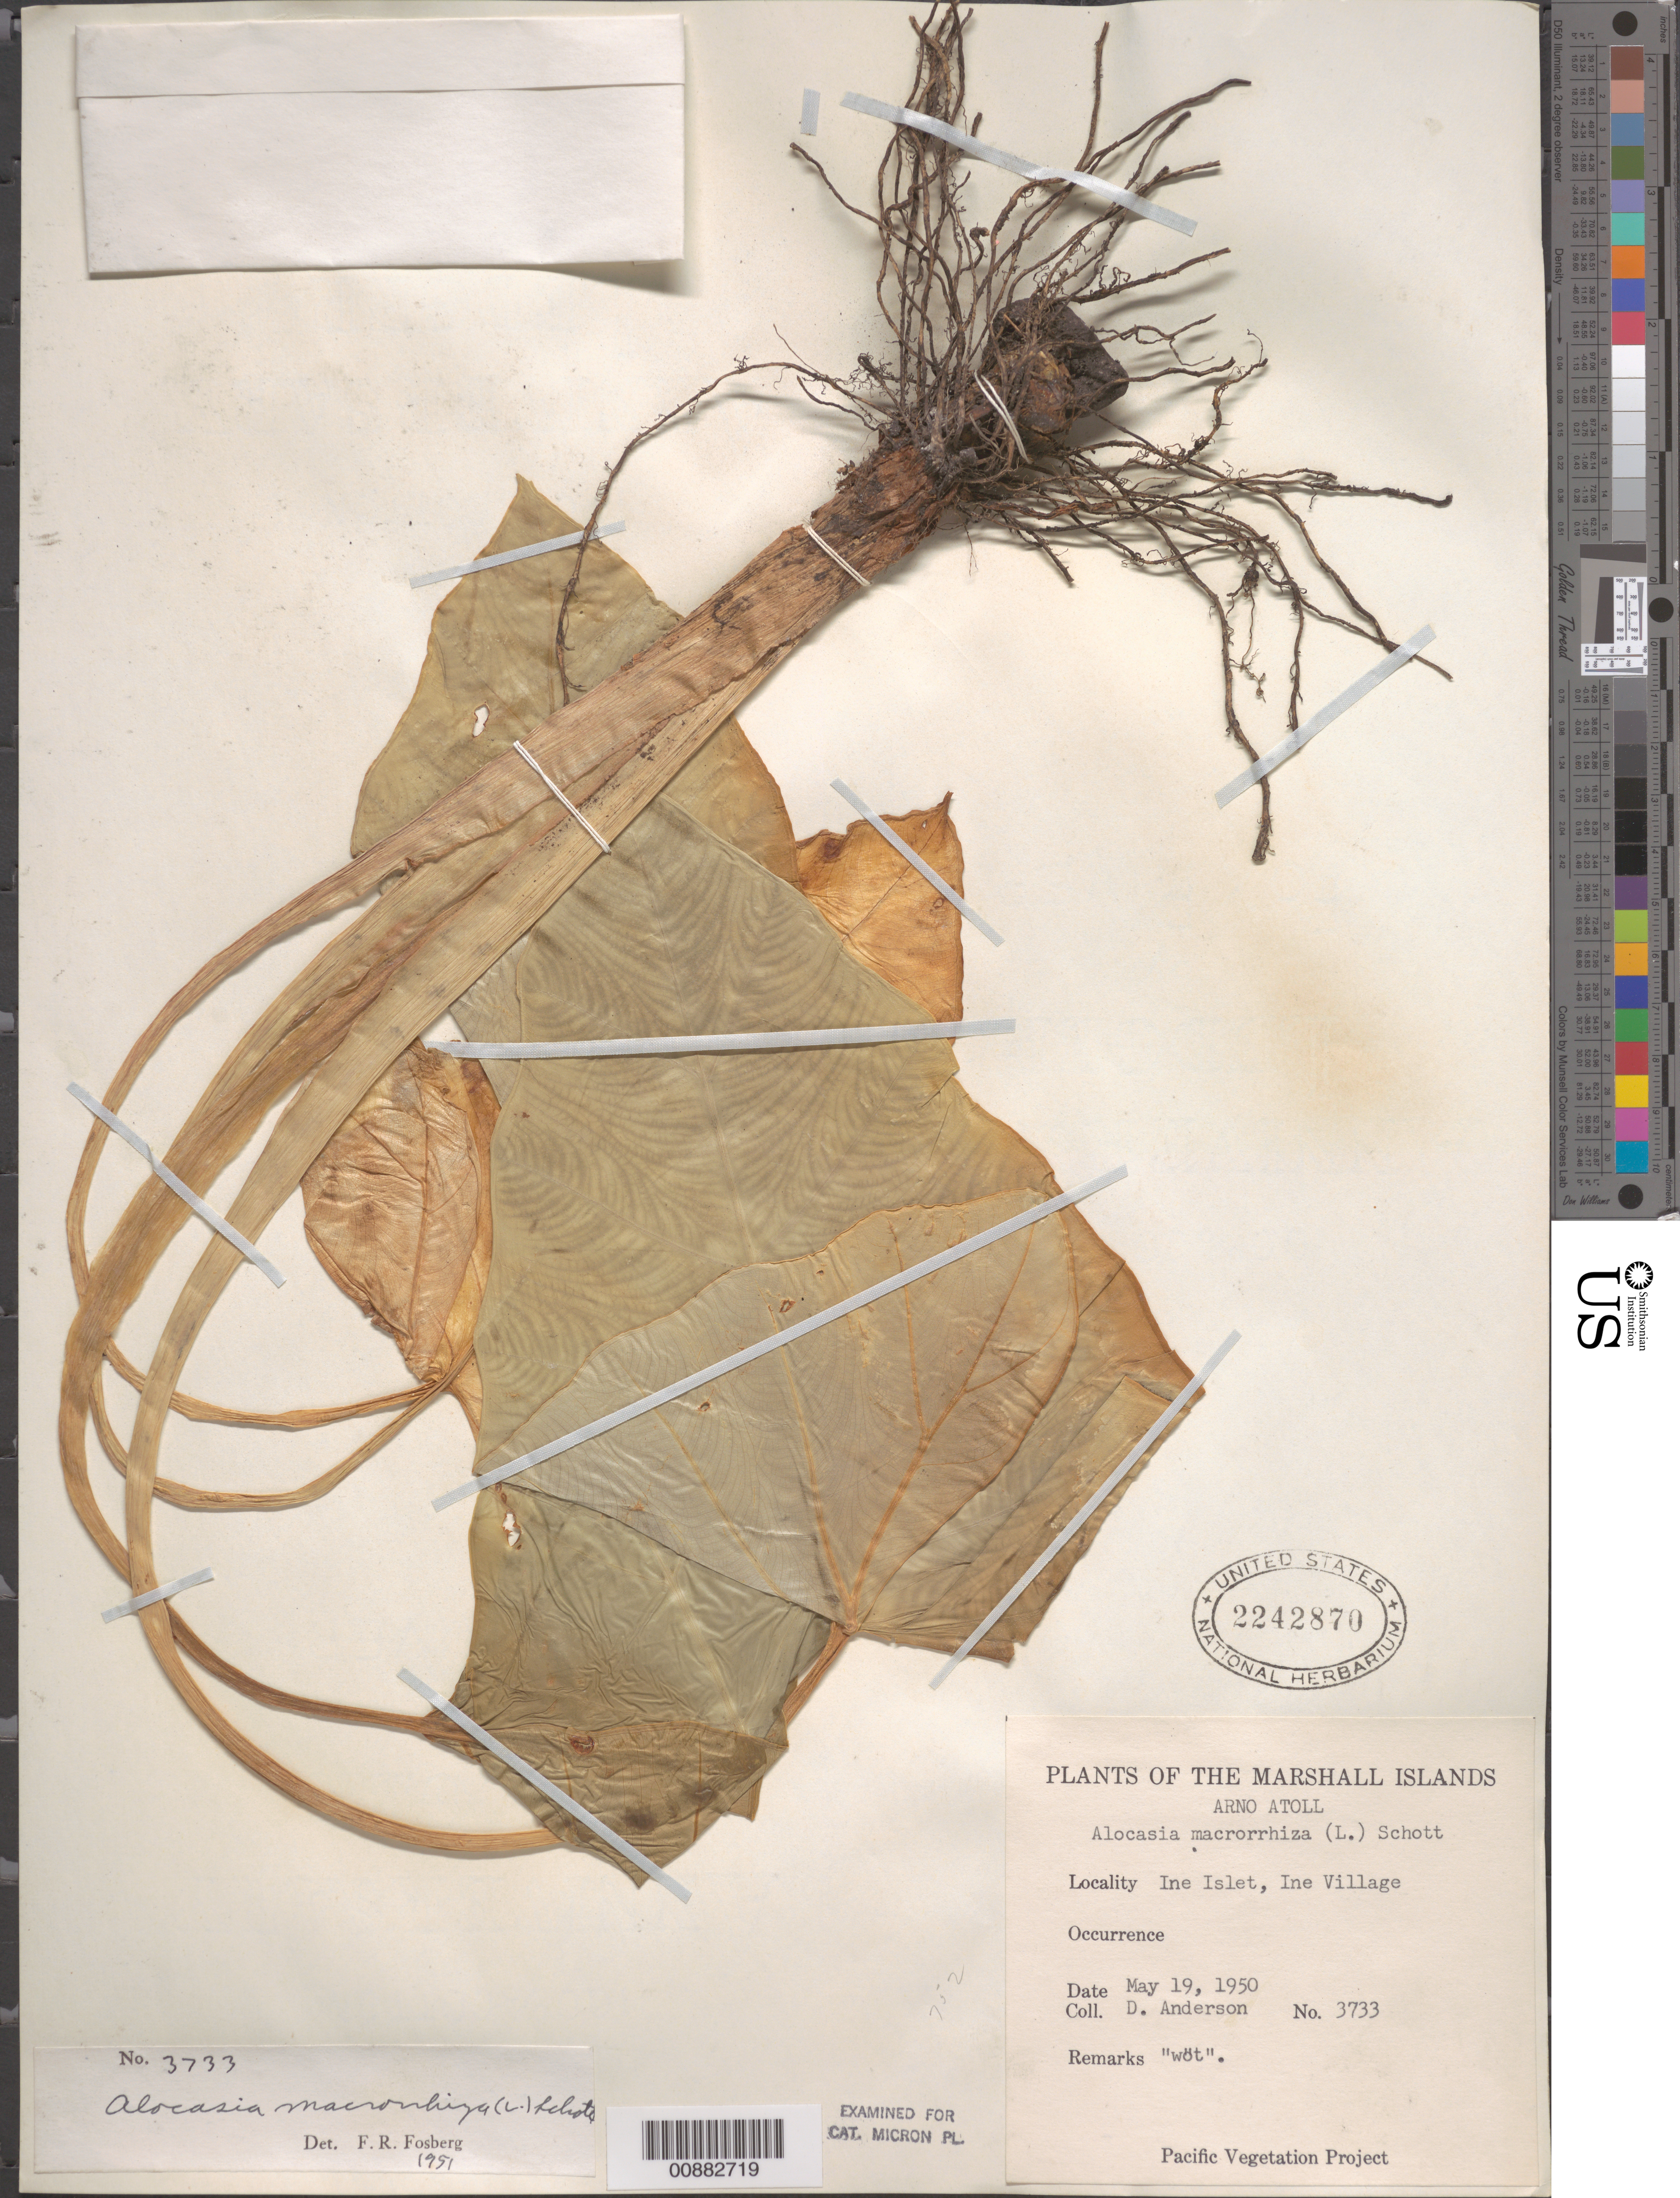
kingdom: Plantae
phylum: Tracheophyta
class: Liliopsida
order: Alismatales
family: Araceae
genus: Alocasia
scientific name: Alocasia macrorrhizos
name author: (L.) G. Don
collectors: D. Anderson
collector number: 3733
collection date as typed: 19 May 1950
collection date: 1950-05-19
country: Marshall Islands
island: Arno Atoll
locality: Ine Islet, Ine Village.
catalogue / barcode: US 2242870